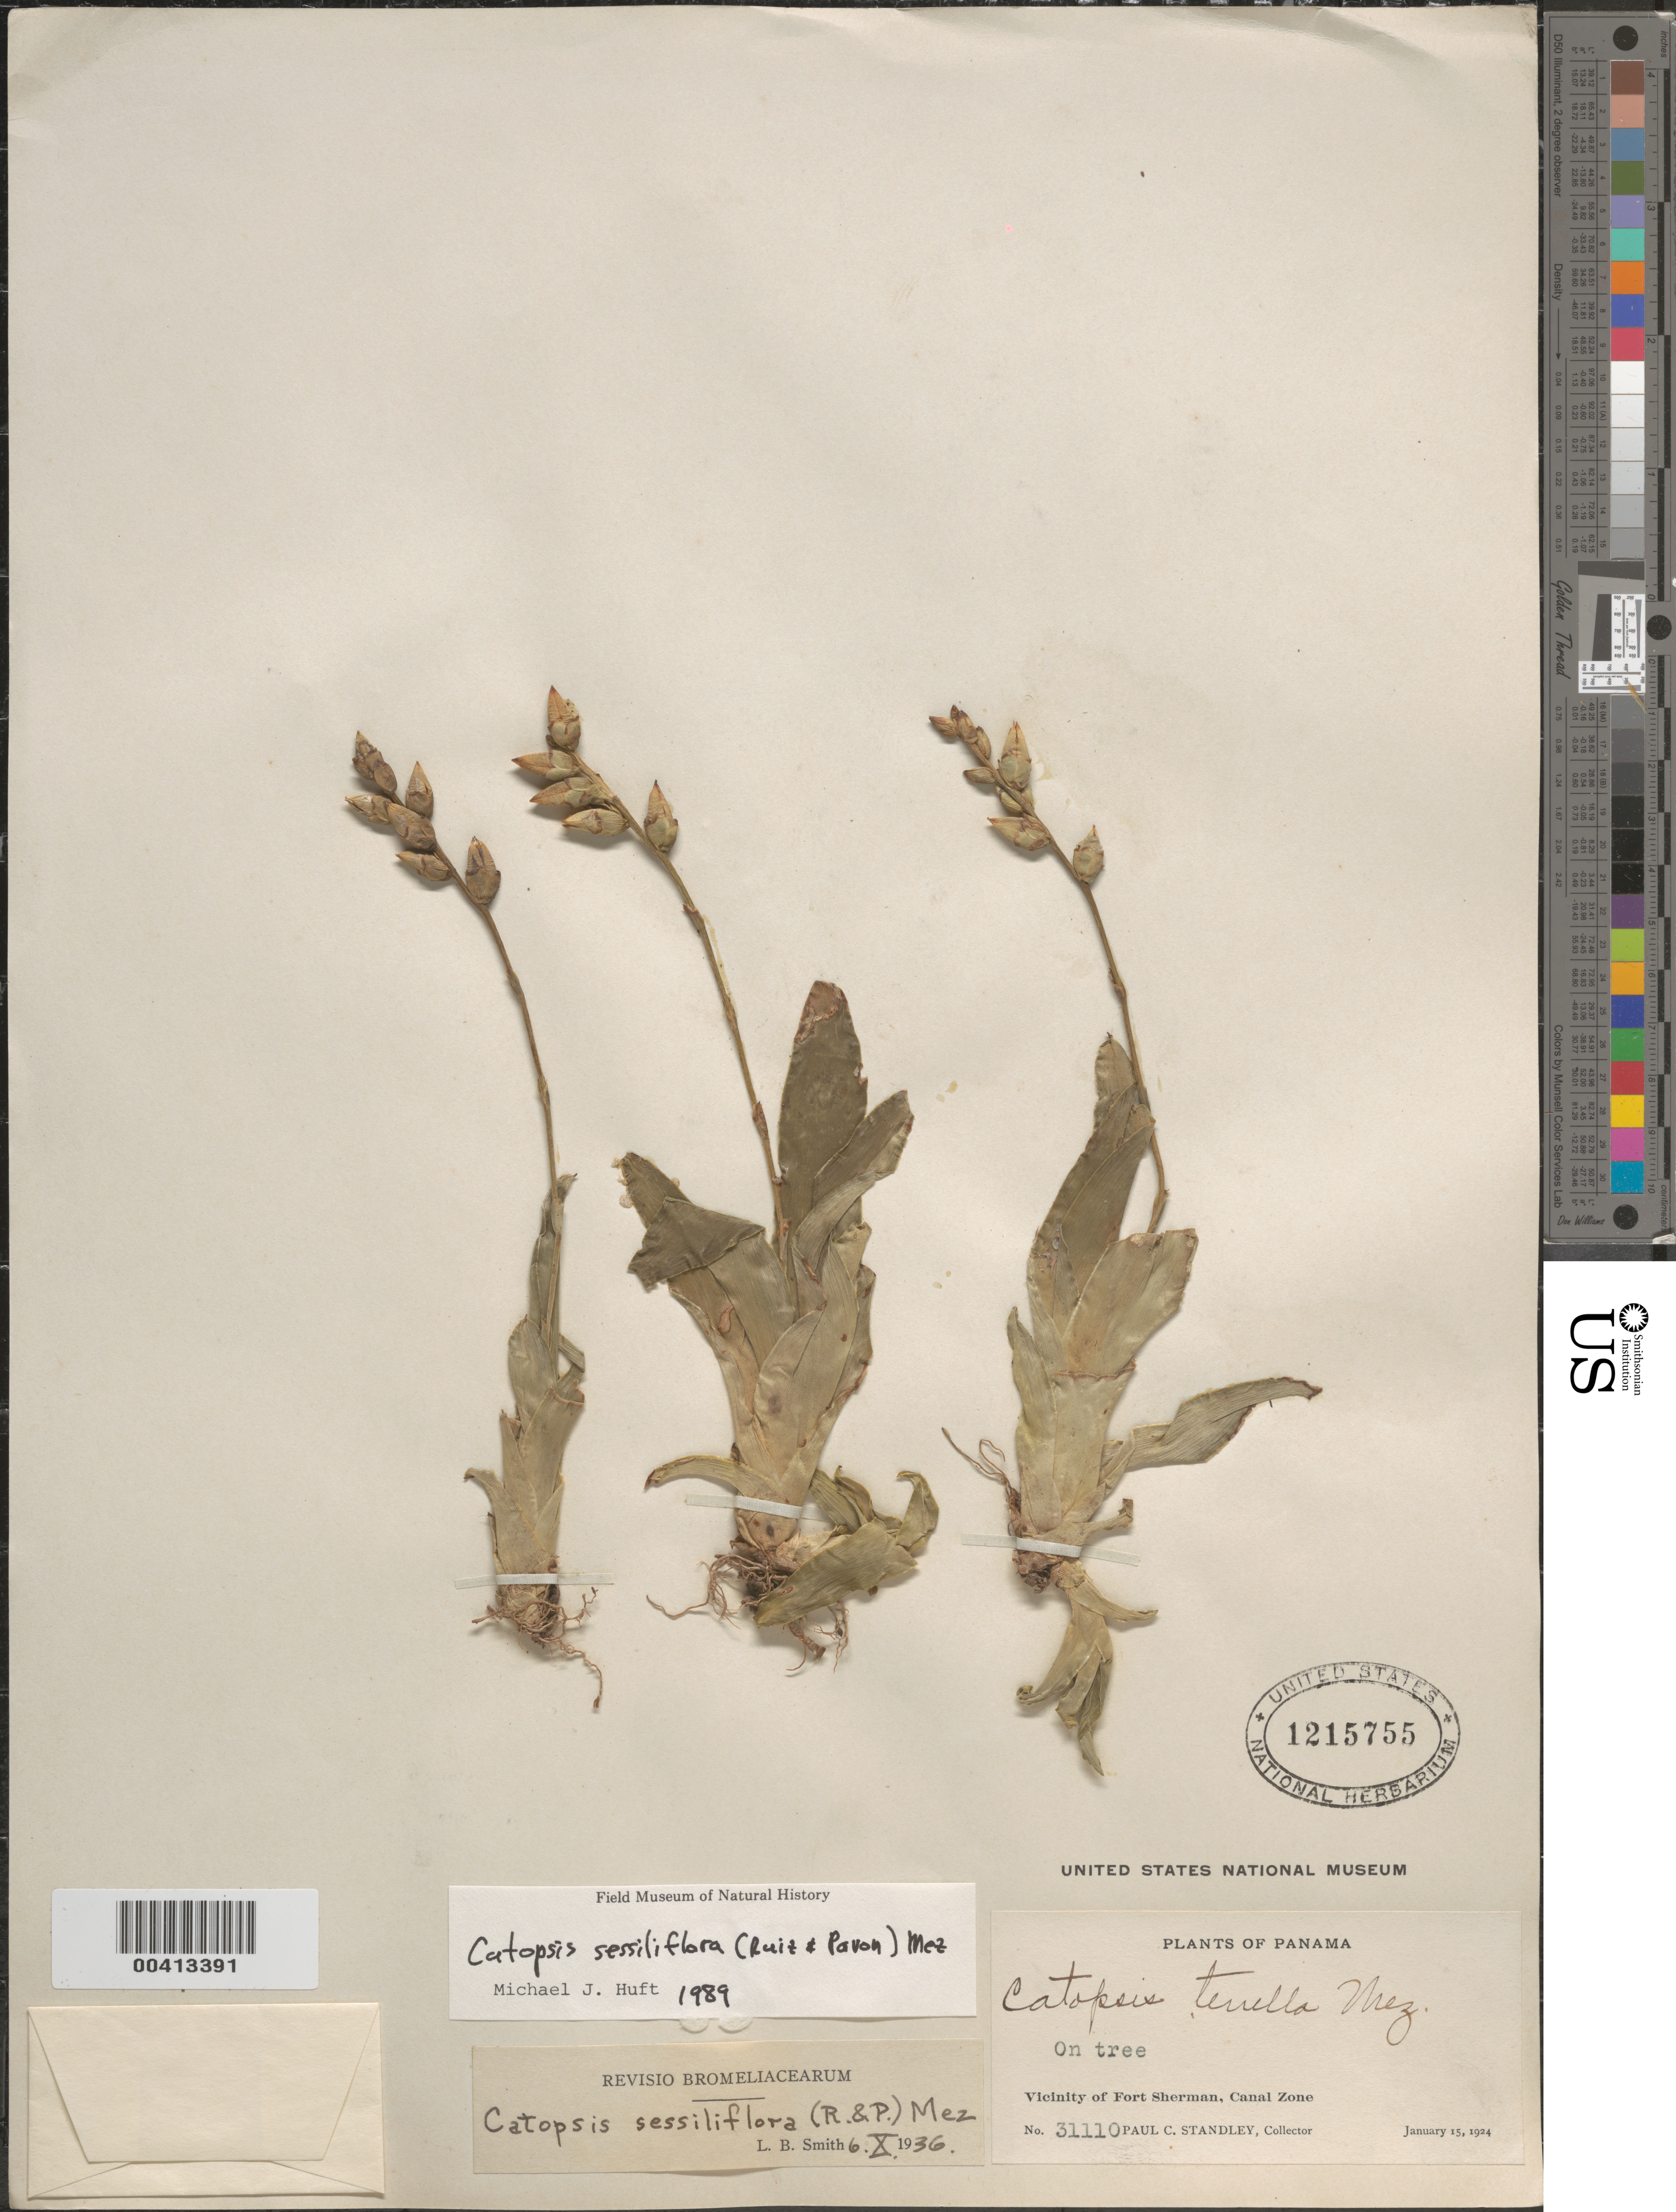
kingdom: Plantae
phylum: Tracheophyta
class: Liliopsida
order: Poales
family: Bromeliaceae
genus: Catopsis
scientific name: Catopsis sessiliflora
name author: (Ruiz & Pav.) Mez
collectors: P. C. Standley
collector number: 31110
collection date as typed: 15 Jan 1924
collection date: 1924-01-15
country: Panama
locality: Vicinity of Fort Sherman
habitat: On tree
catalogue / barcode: US 1215755